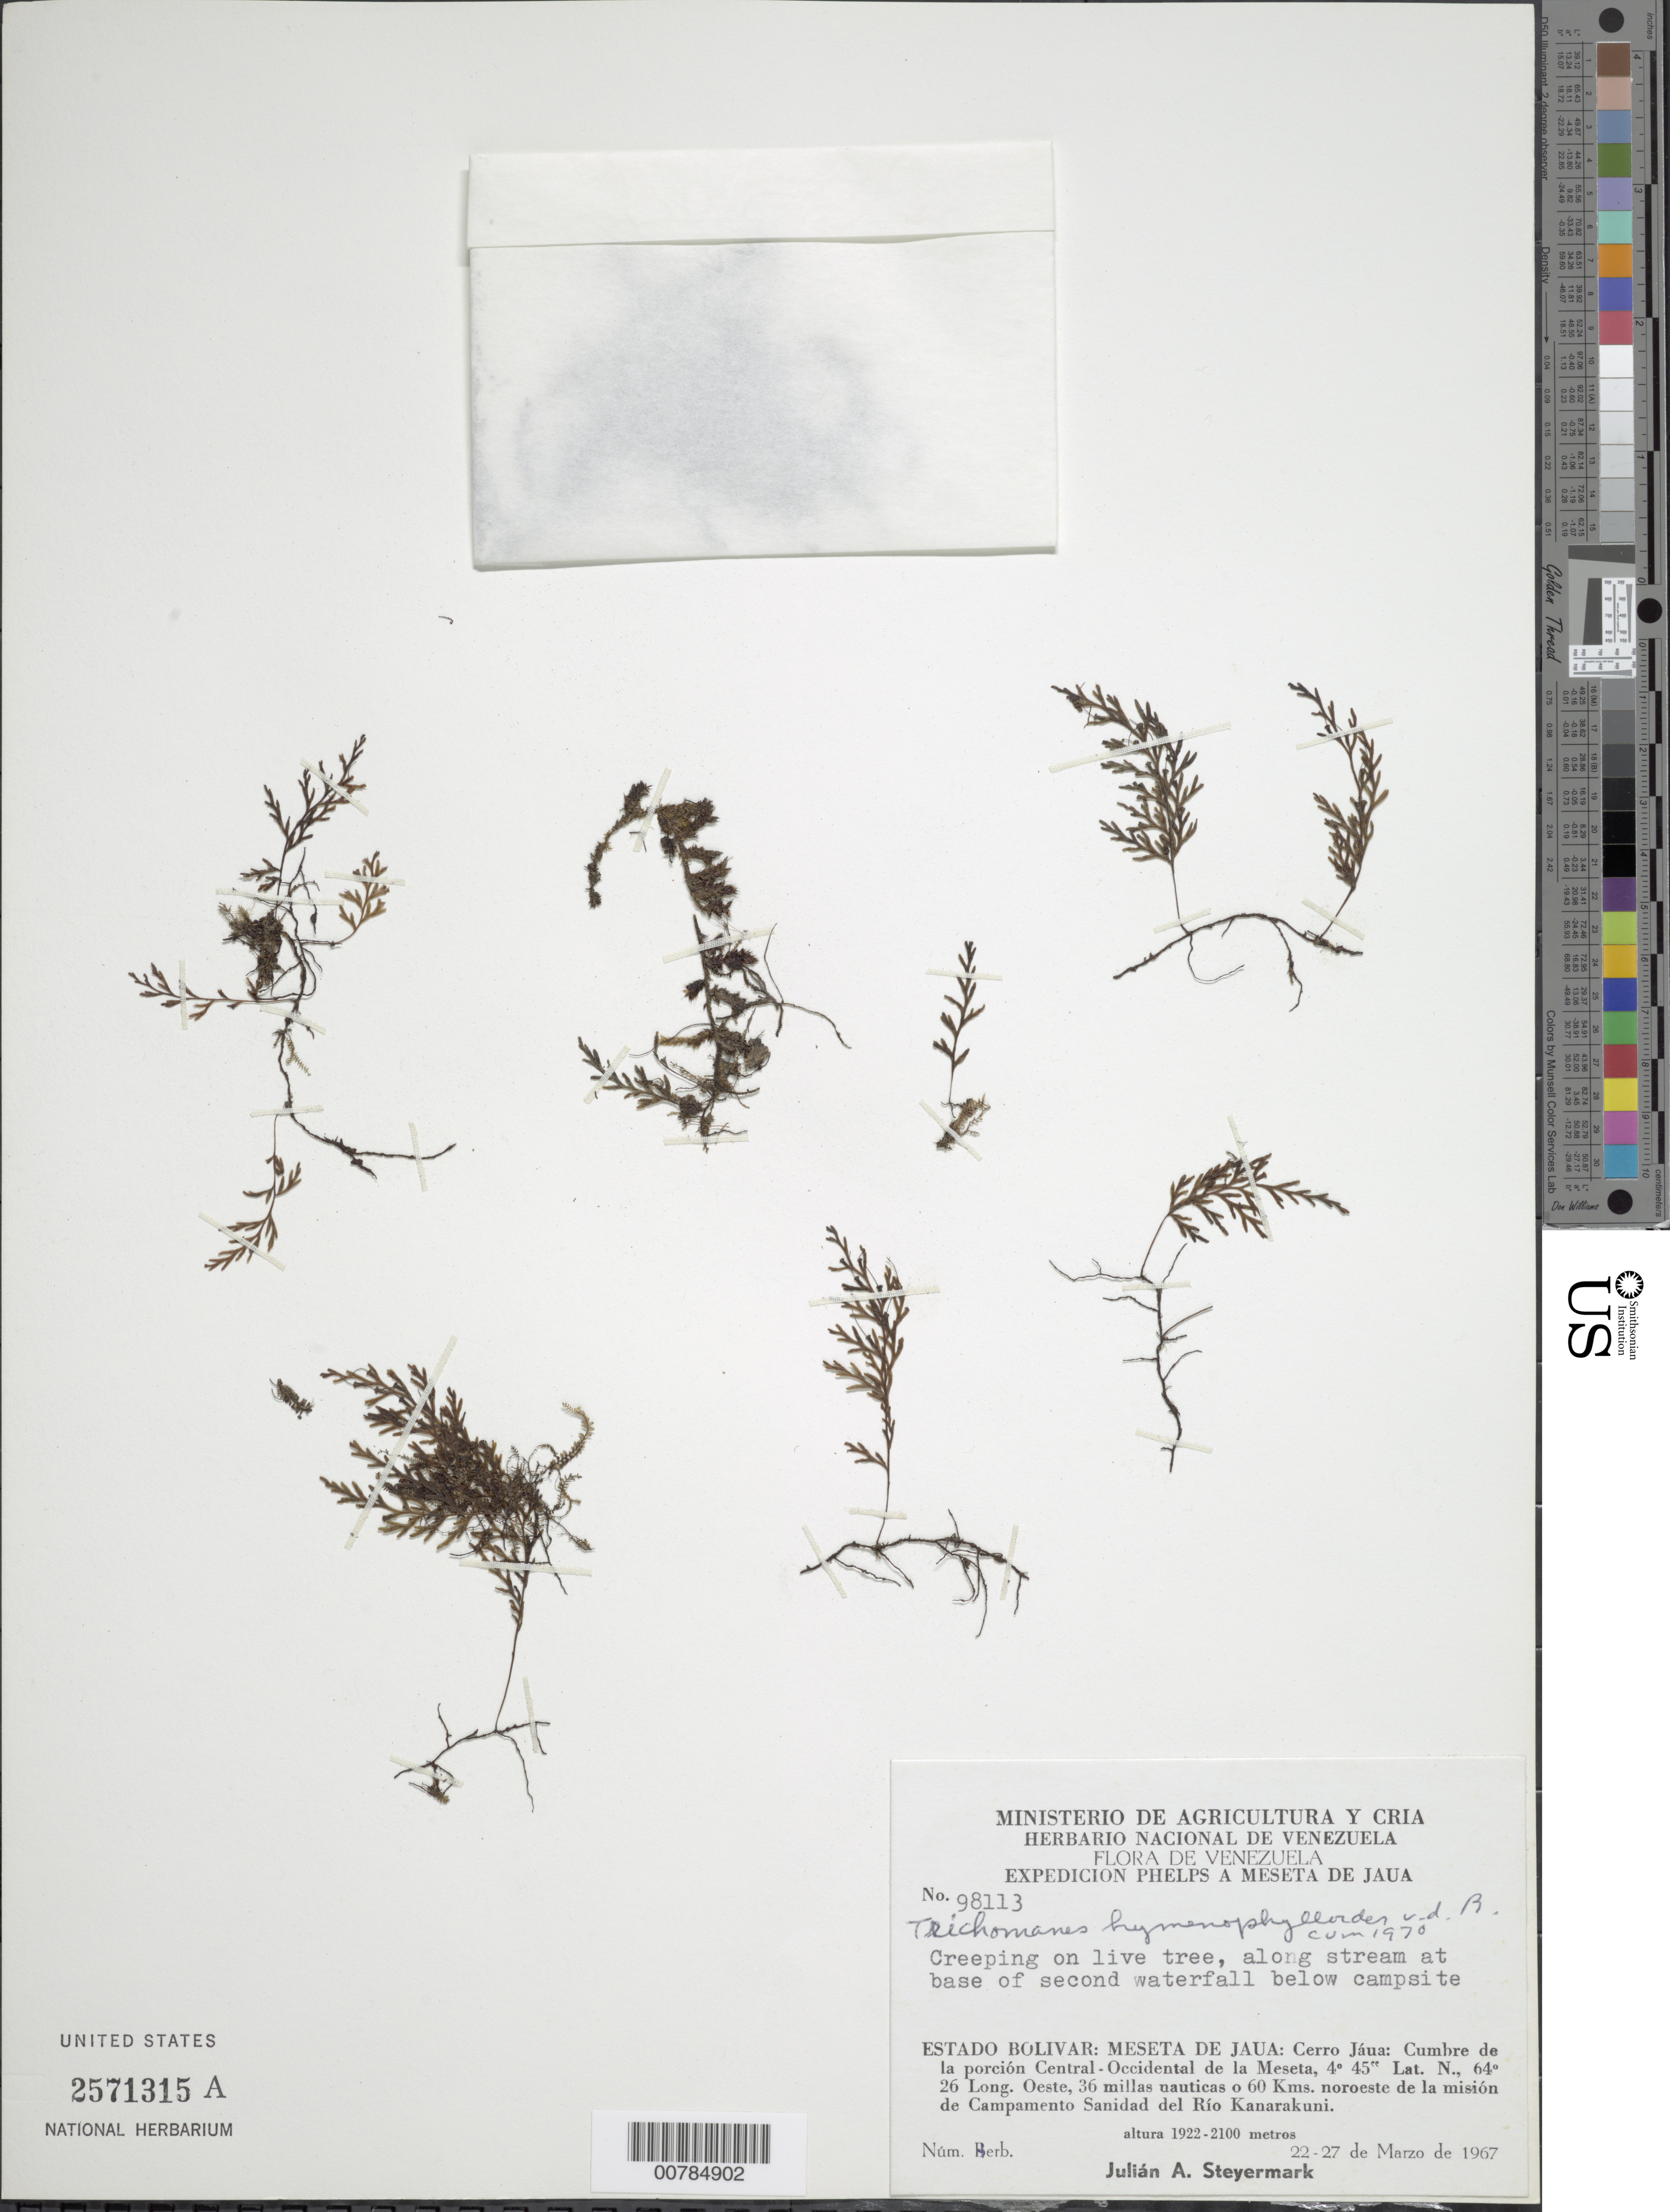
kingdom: Plantae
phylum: Tracheophyta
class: Polypodiopsida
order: Hymenophyllales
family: Hymenophyllaceae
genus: Polyphlebium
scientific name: Polyphlebium hymenophylloides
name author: (Bosch) Ebihara & Dubuisson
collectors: J. Steyermark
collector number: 98113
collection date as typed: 22-Mar-67 to 27-Mar-67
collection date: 1967-03-22/1967-03-27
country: Venezuela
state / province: Bolívar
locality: Meseta del Jaua: Cerro Jáua, cumbre de la porcion Central-Occidental de la Meseta, 36 millas nauticas o 60 km NO de la mision de Campamento Sanidad del Río Kanarakuni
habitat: Along stream at base of second waterfal; creeping on live tree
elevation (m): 1922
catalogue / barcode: US 2571315A